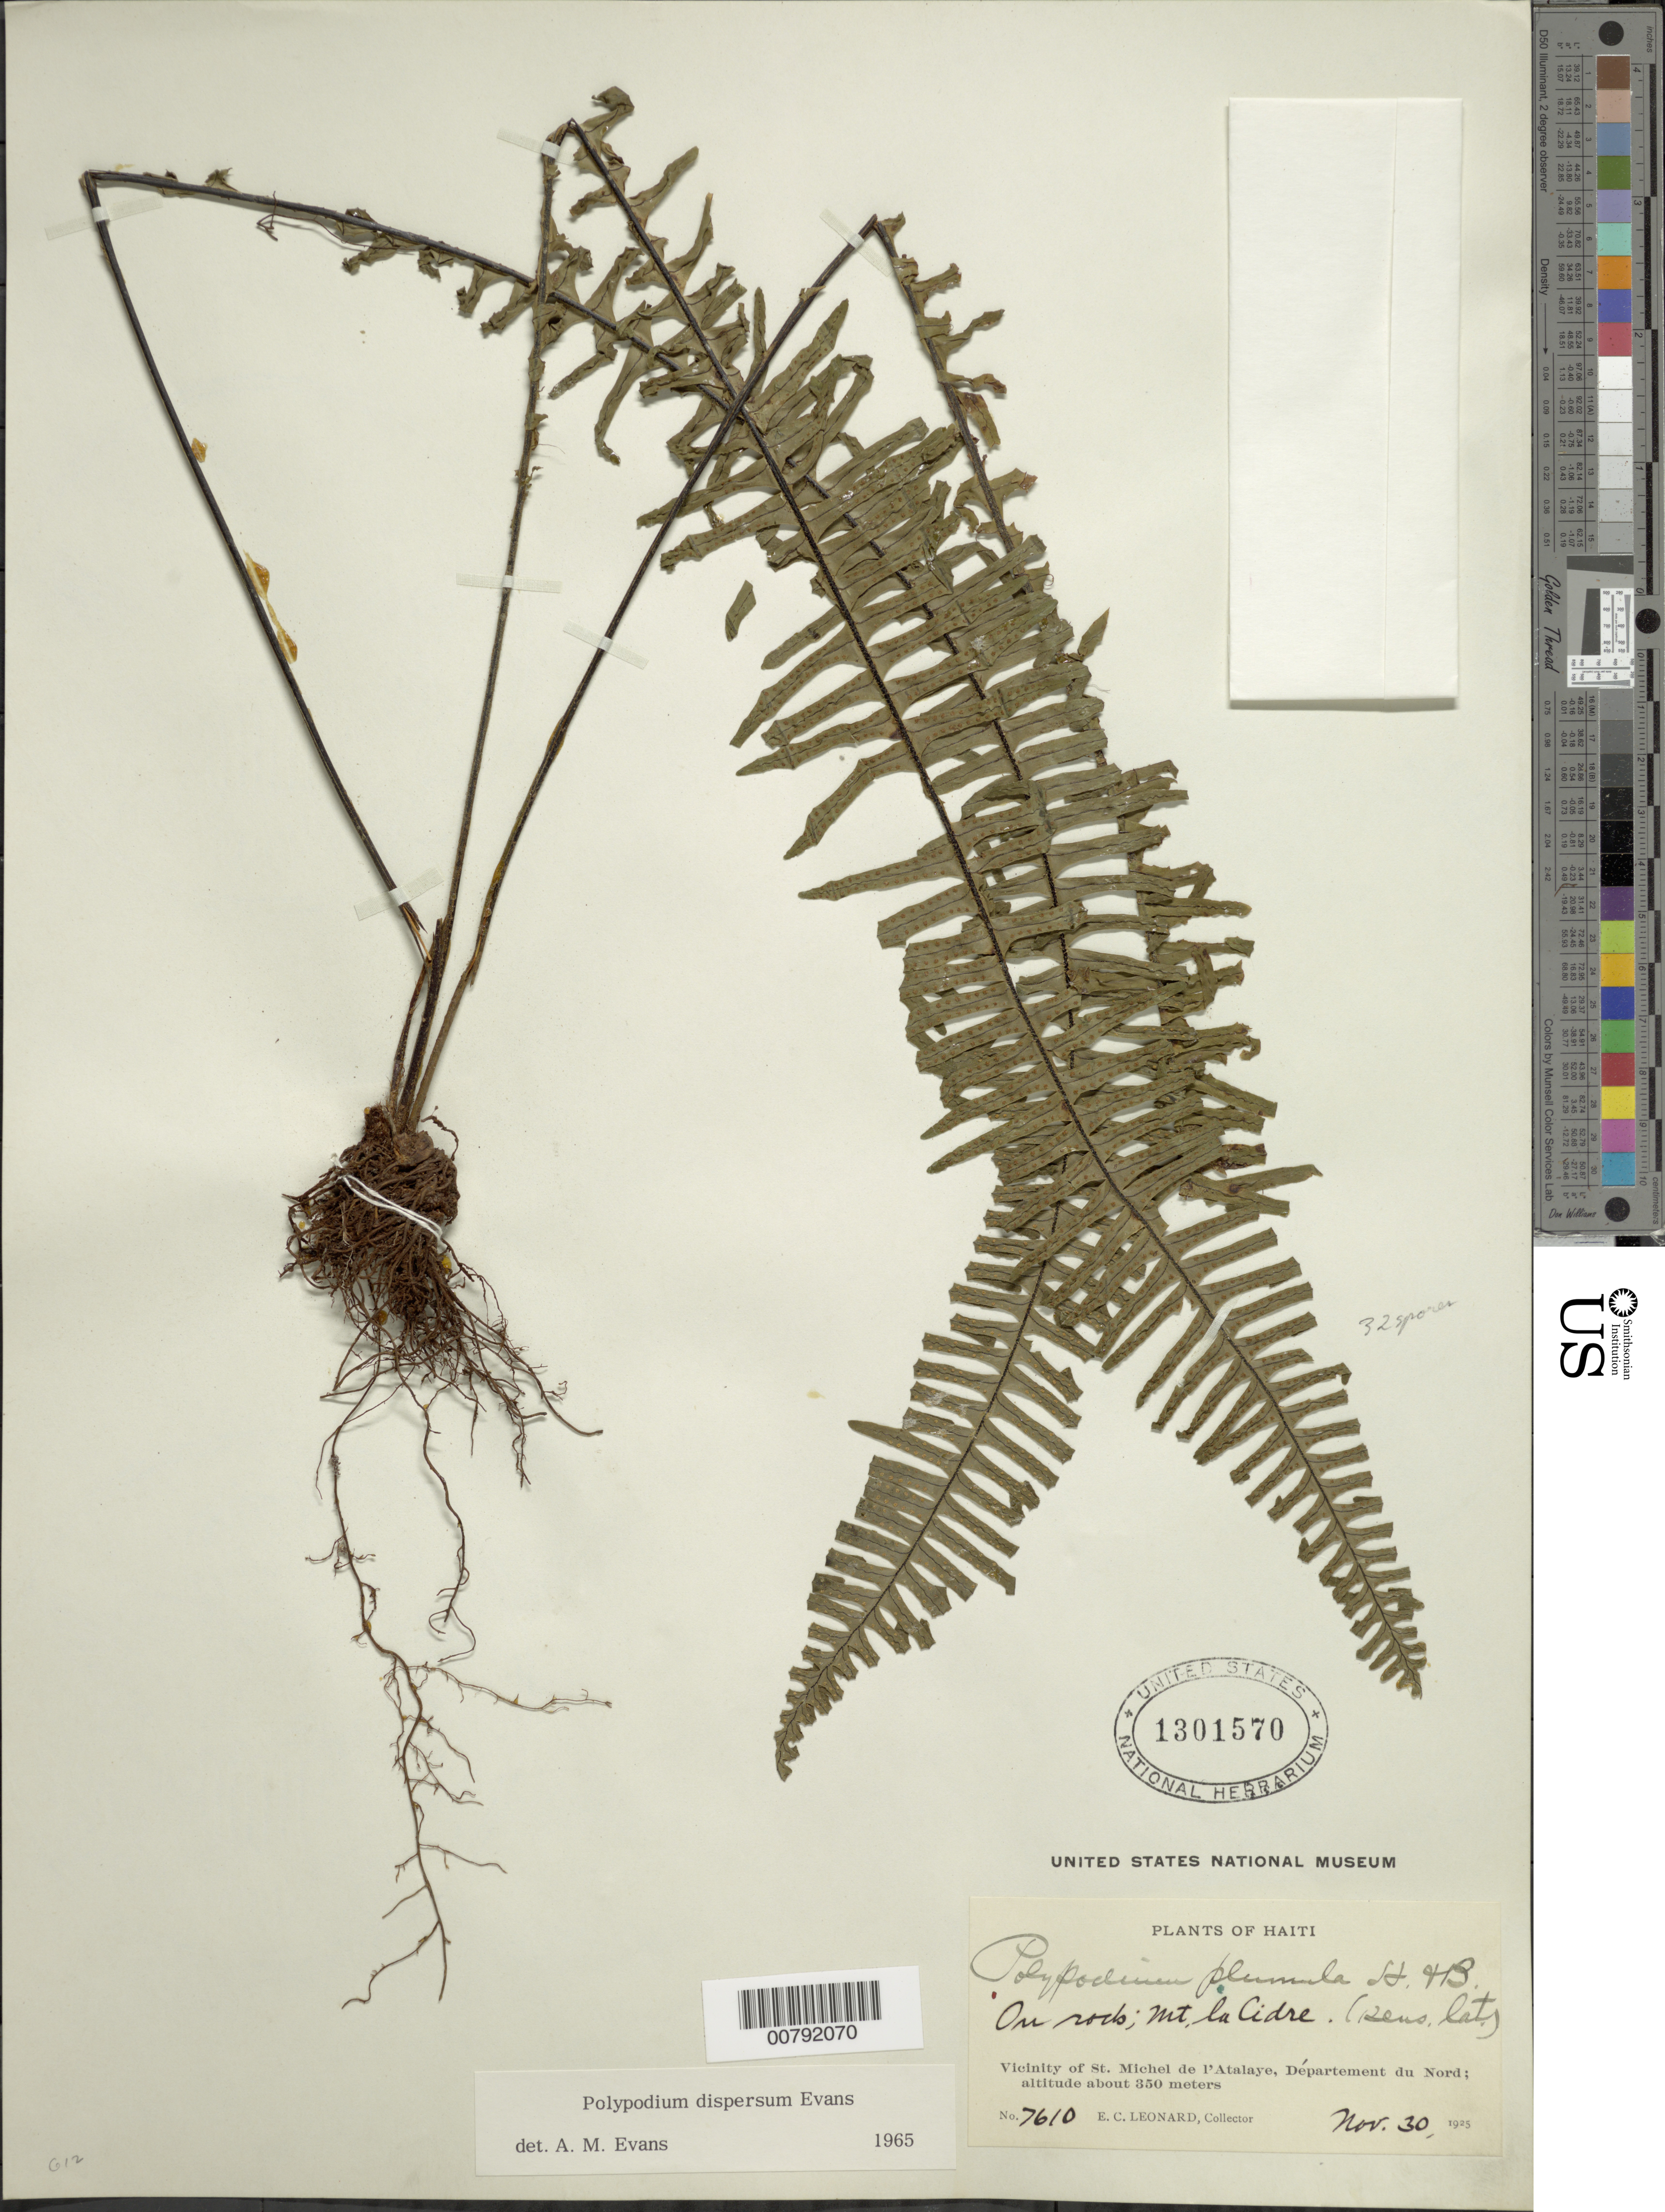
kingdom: Plantae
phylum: Tracheophyta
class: Polypodiopsida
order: Polypodiales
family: Polypodiaceae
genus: Pecluma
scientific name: Pecluma dispersa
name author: (A.M. Evans) M.G. Price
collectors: E. C. Leonard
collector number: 7610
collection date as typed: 30 Mar 1925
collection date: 1925-03-30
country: Haiti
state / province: Nord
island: Hispaniola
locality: St. Michel de l'Atalaye, Mt. La Cidre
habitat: On rock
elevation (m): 350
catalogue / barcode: US 1301570